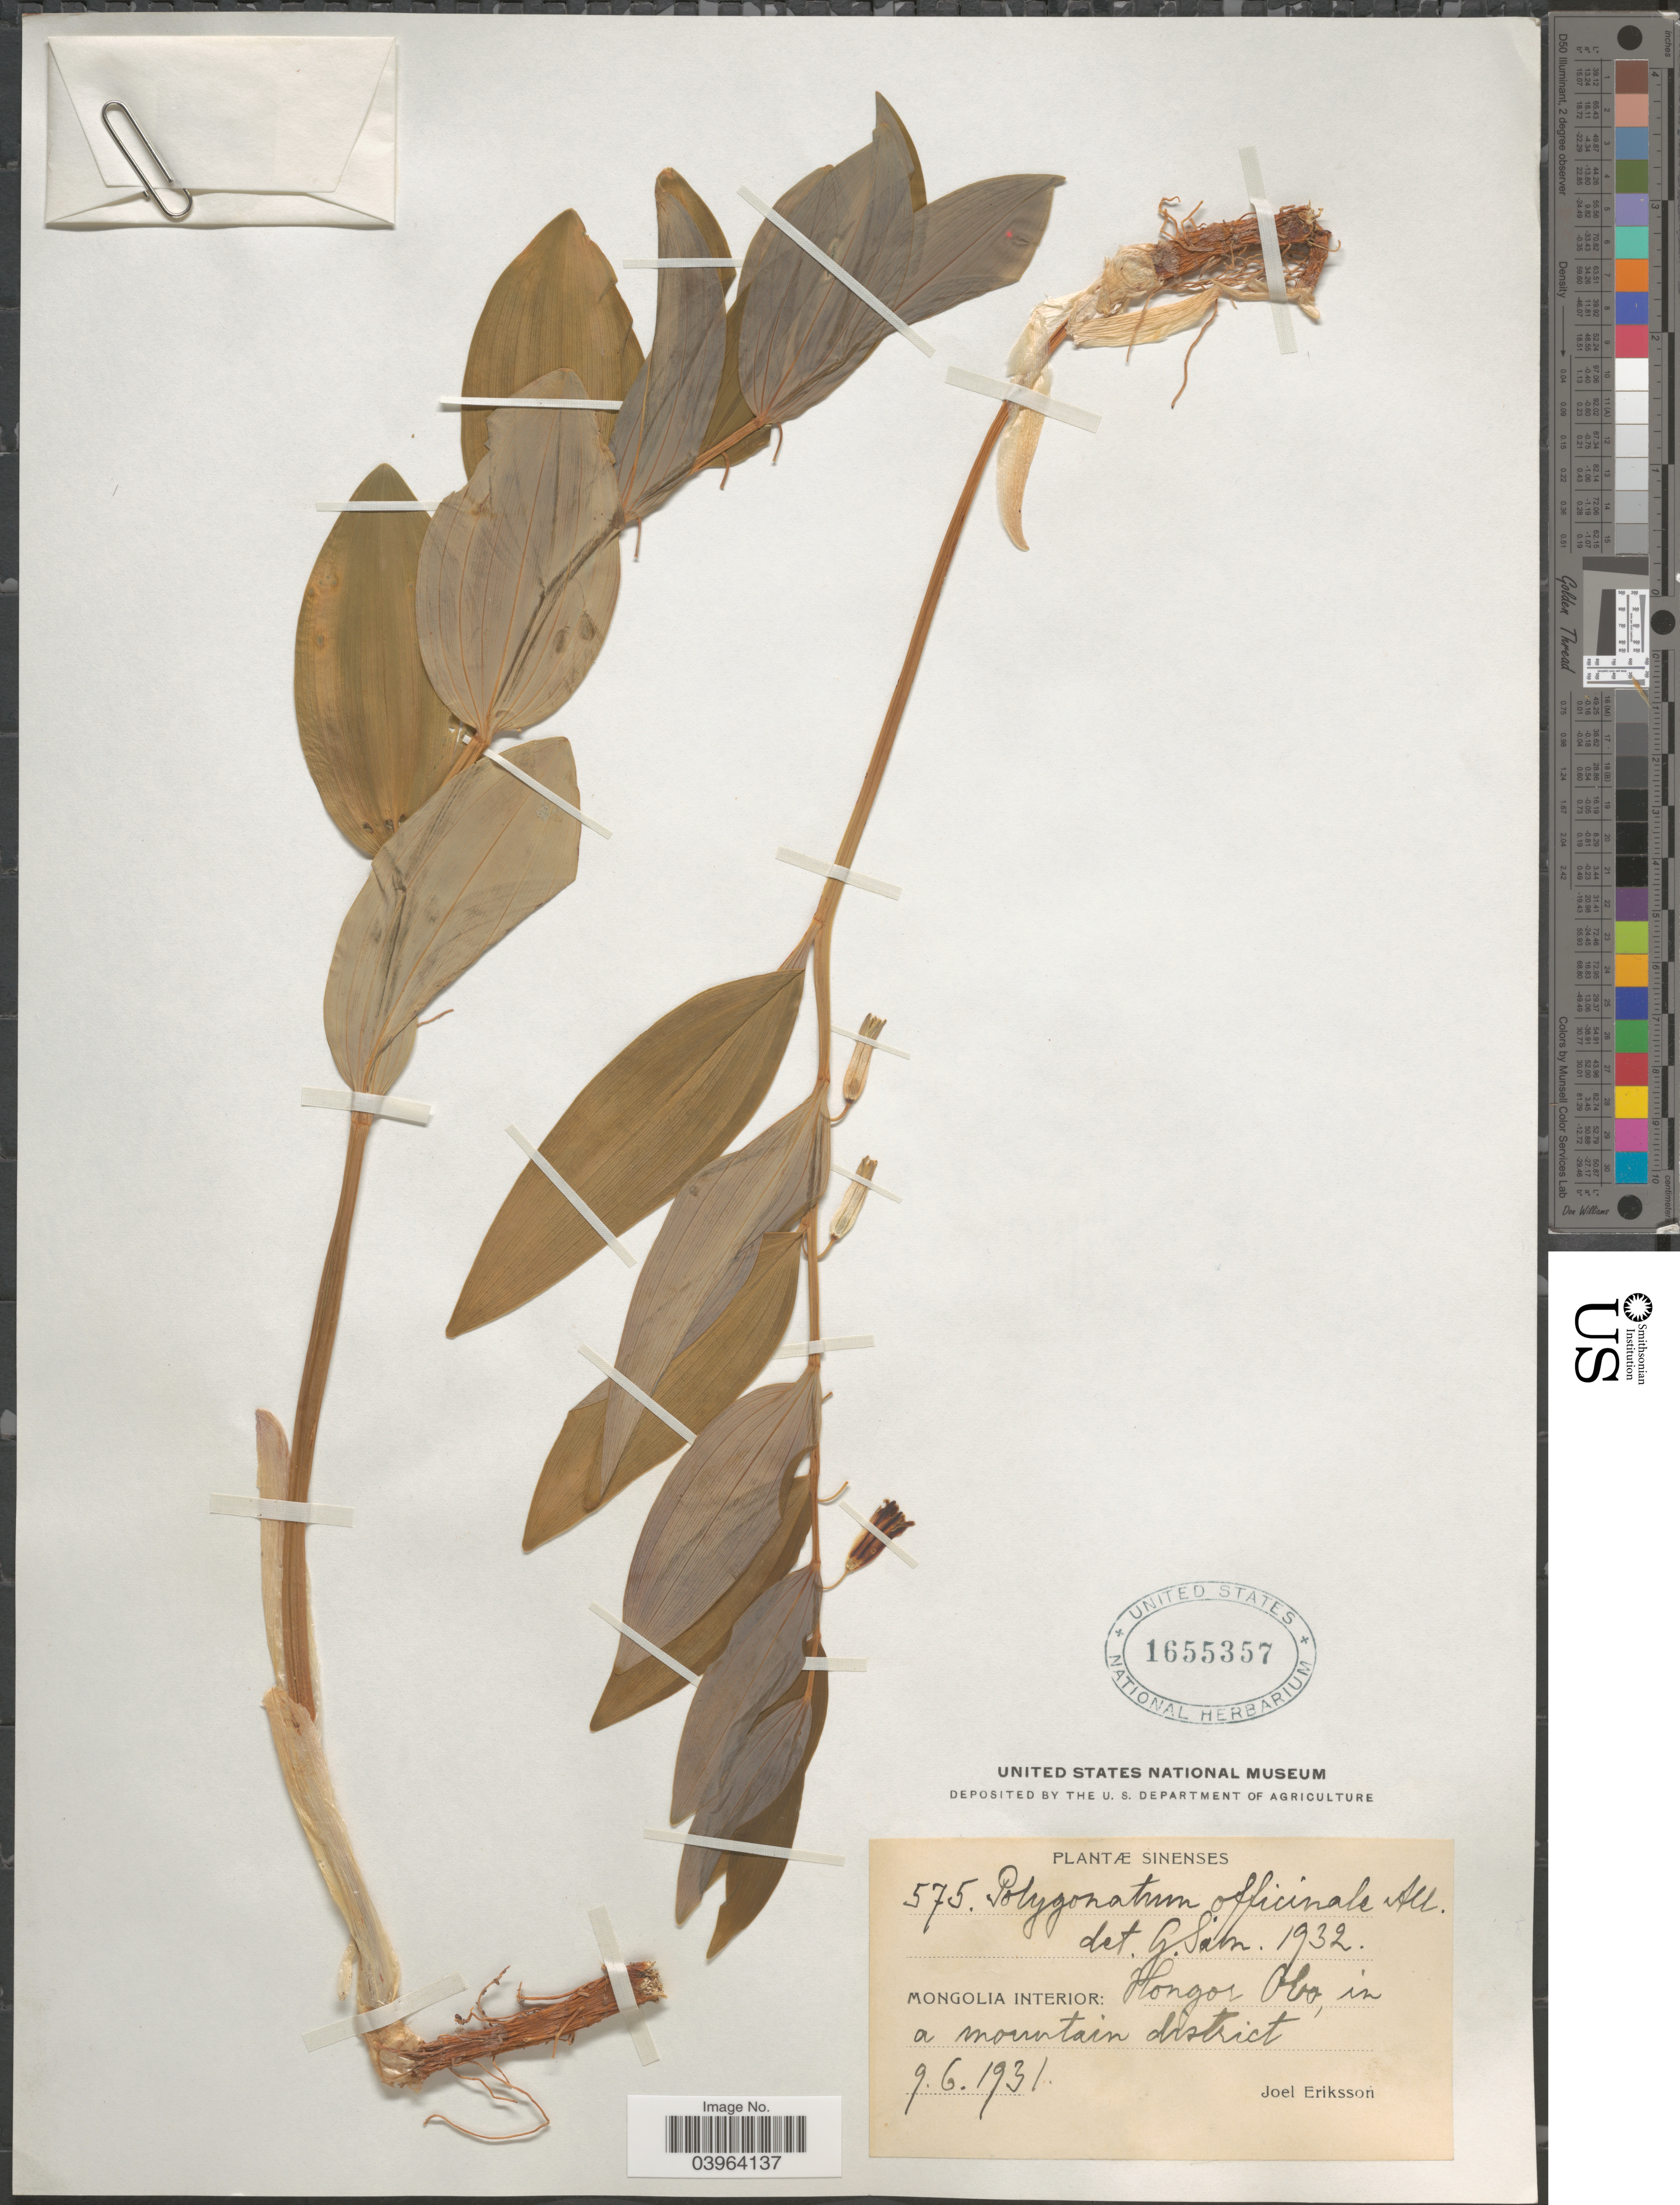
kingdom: Plantae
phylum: Tracheophyta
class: Liliopsida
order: Asparagales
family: Asparagaceae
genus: Polygonatum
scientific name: Polygonatum odoratum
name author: (Mill.) Druce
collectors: J. Eriksson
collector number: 575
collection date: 1931-06-09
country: Mongolia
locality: Sinenses. Mongolia Interior: Hongor Obo, in a mountain district.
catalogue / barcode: US 1655357